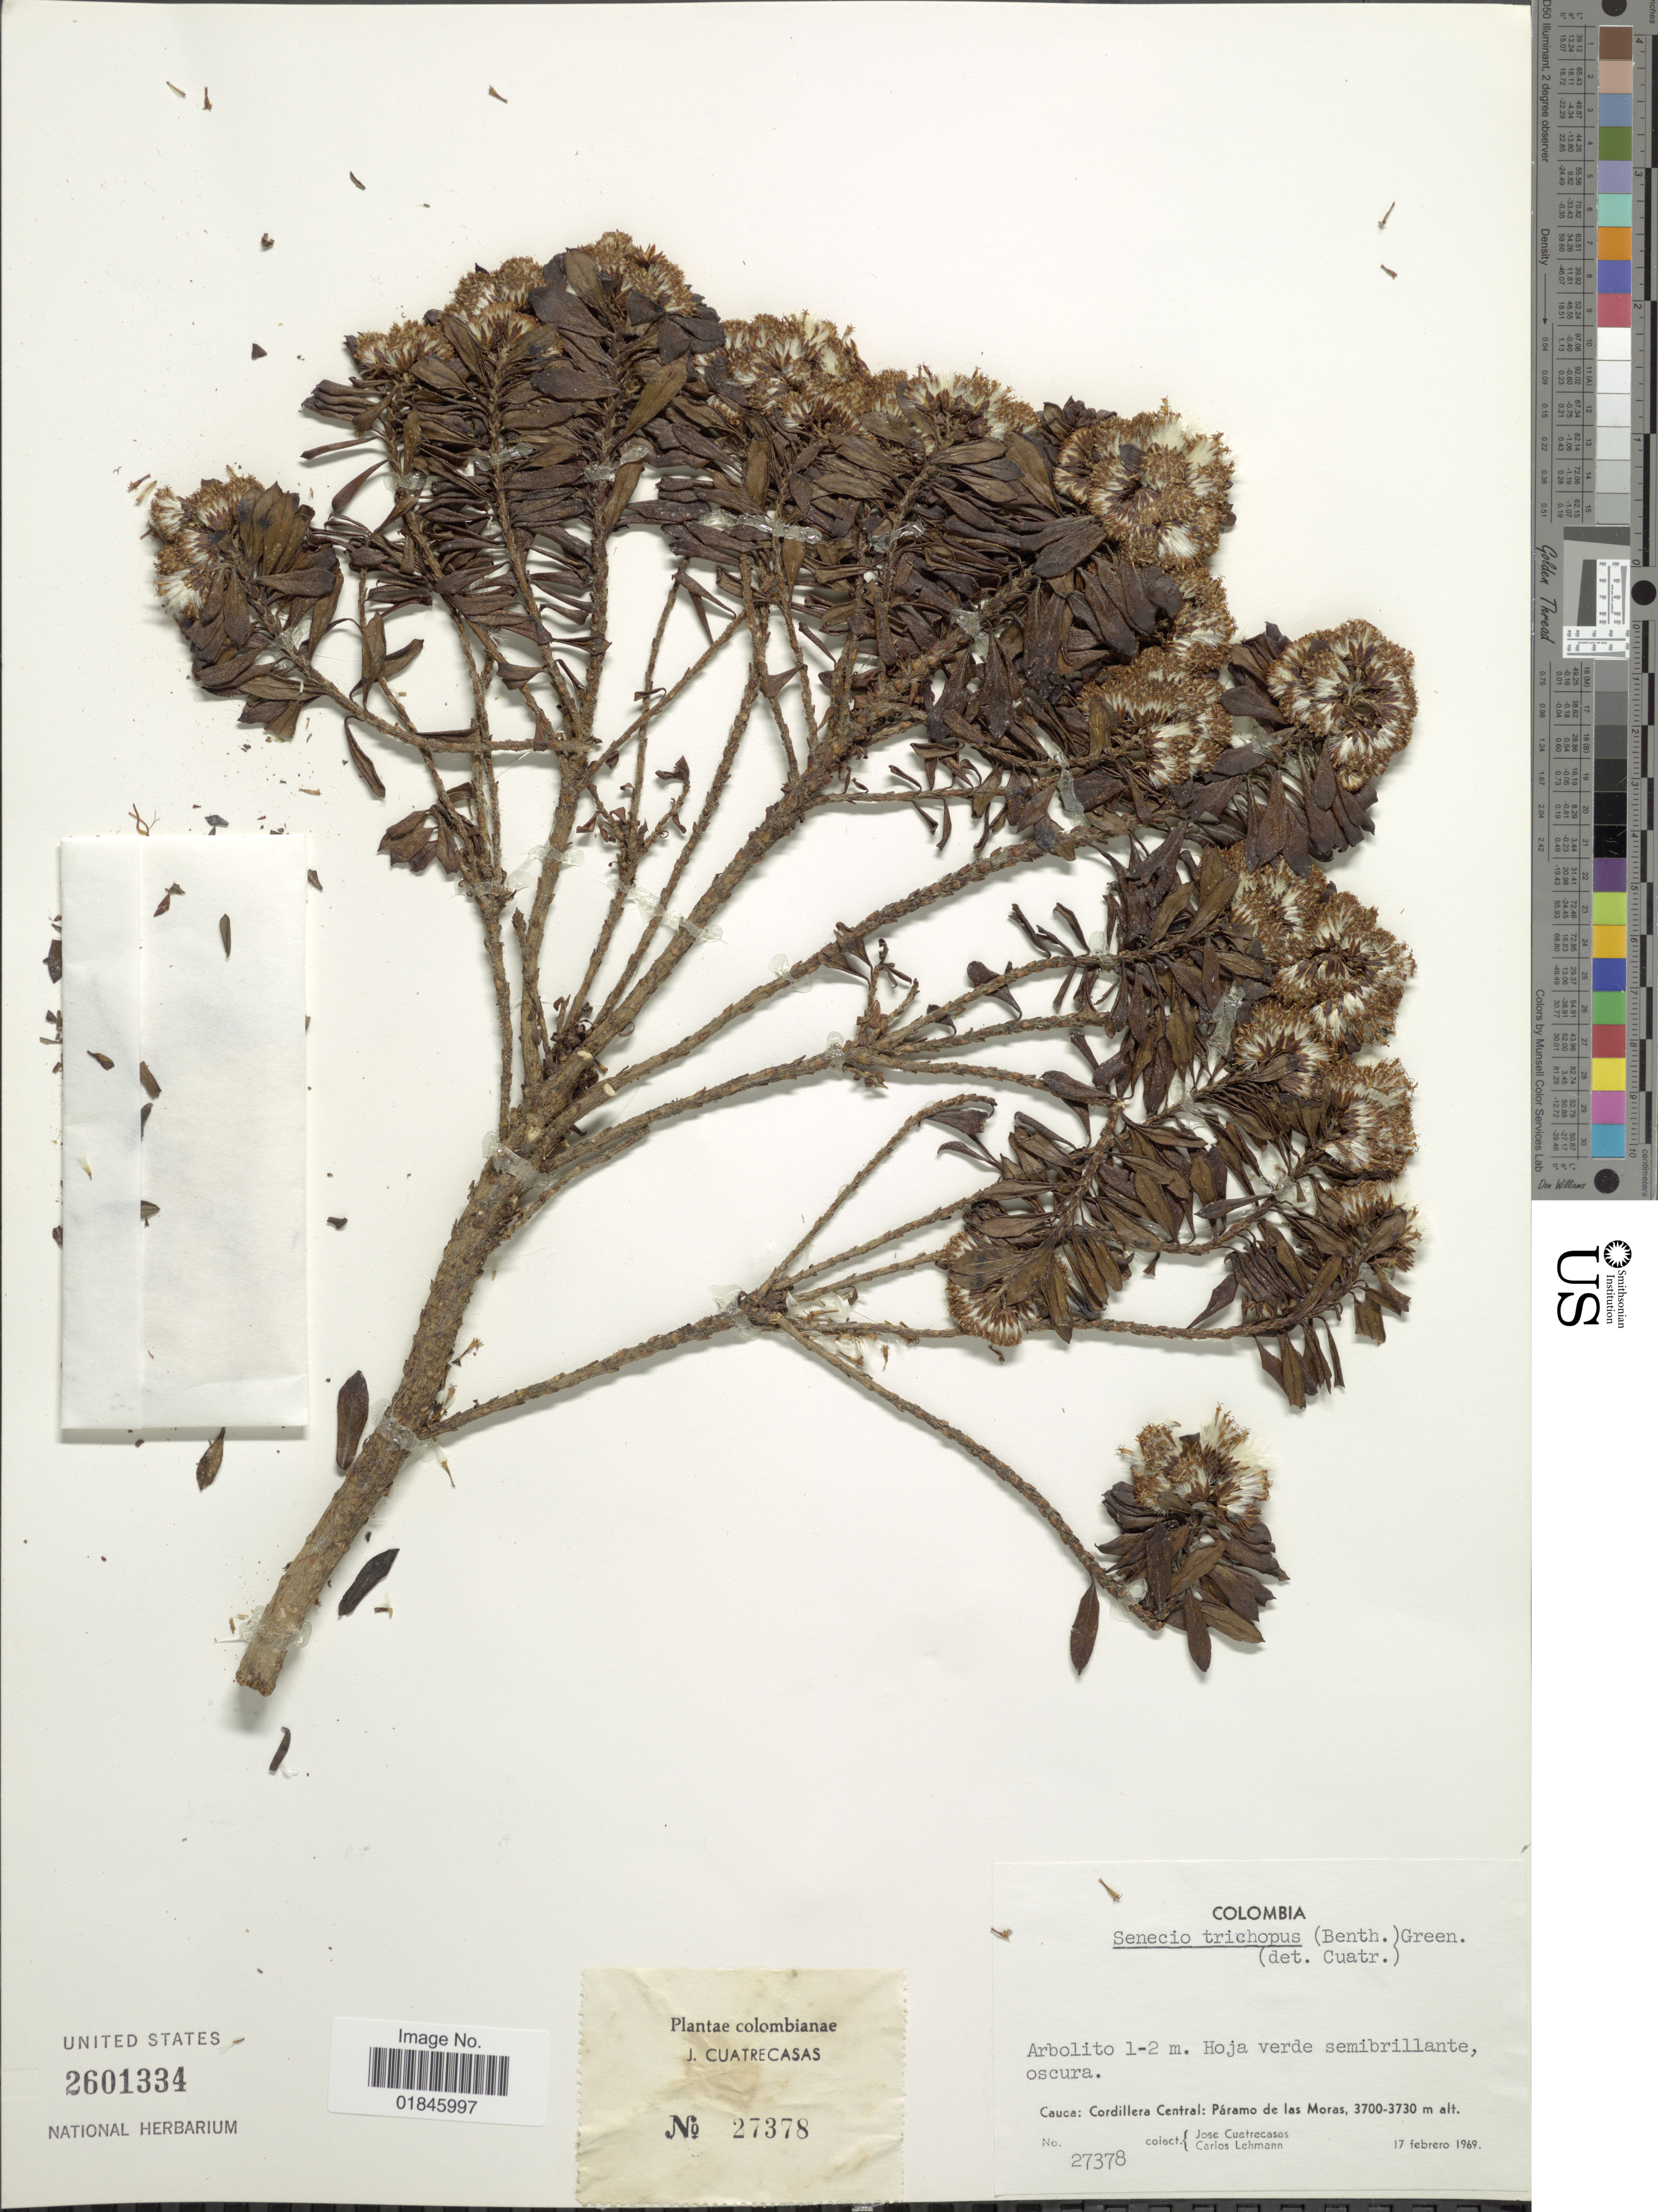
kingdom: Plantae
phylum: Tracheophyta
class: Magnoliopsida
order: Asterales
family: Asteraceae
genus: Pentacalia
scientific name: Pentacalia trichopus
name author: (Benth.) Cuatrec.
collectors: J. Cuatrecasas & C. Lehmann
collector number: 27378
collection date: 1969-02-17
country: Colombia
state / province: Cauca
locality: Cauca: Cordillera Central: Páramo de las Moras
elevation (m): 3700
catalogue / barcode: US 2601334